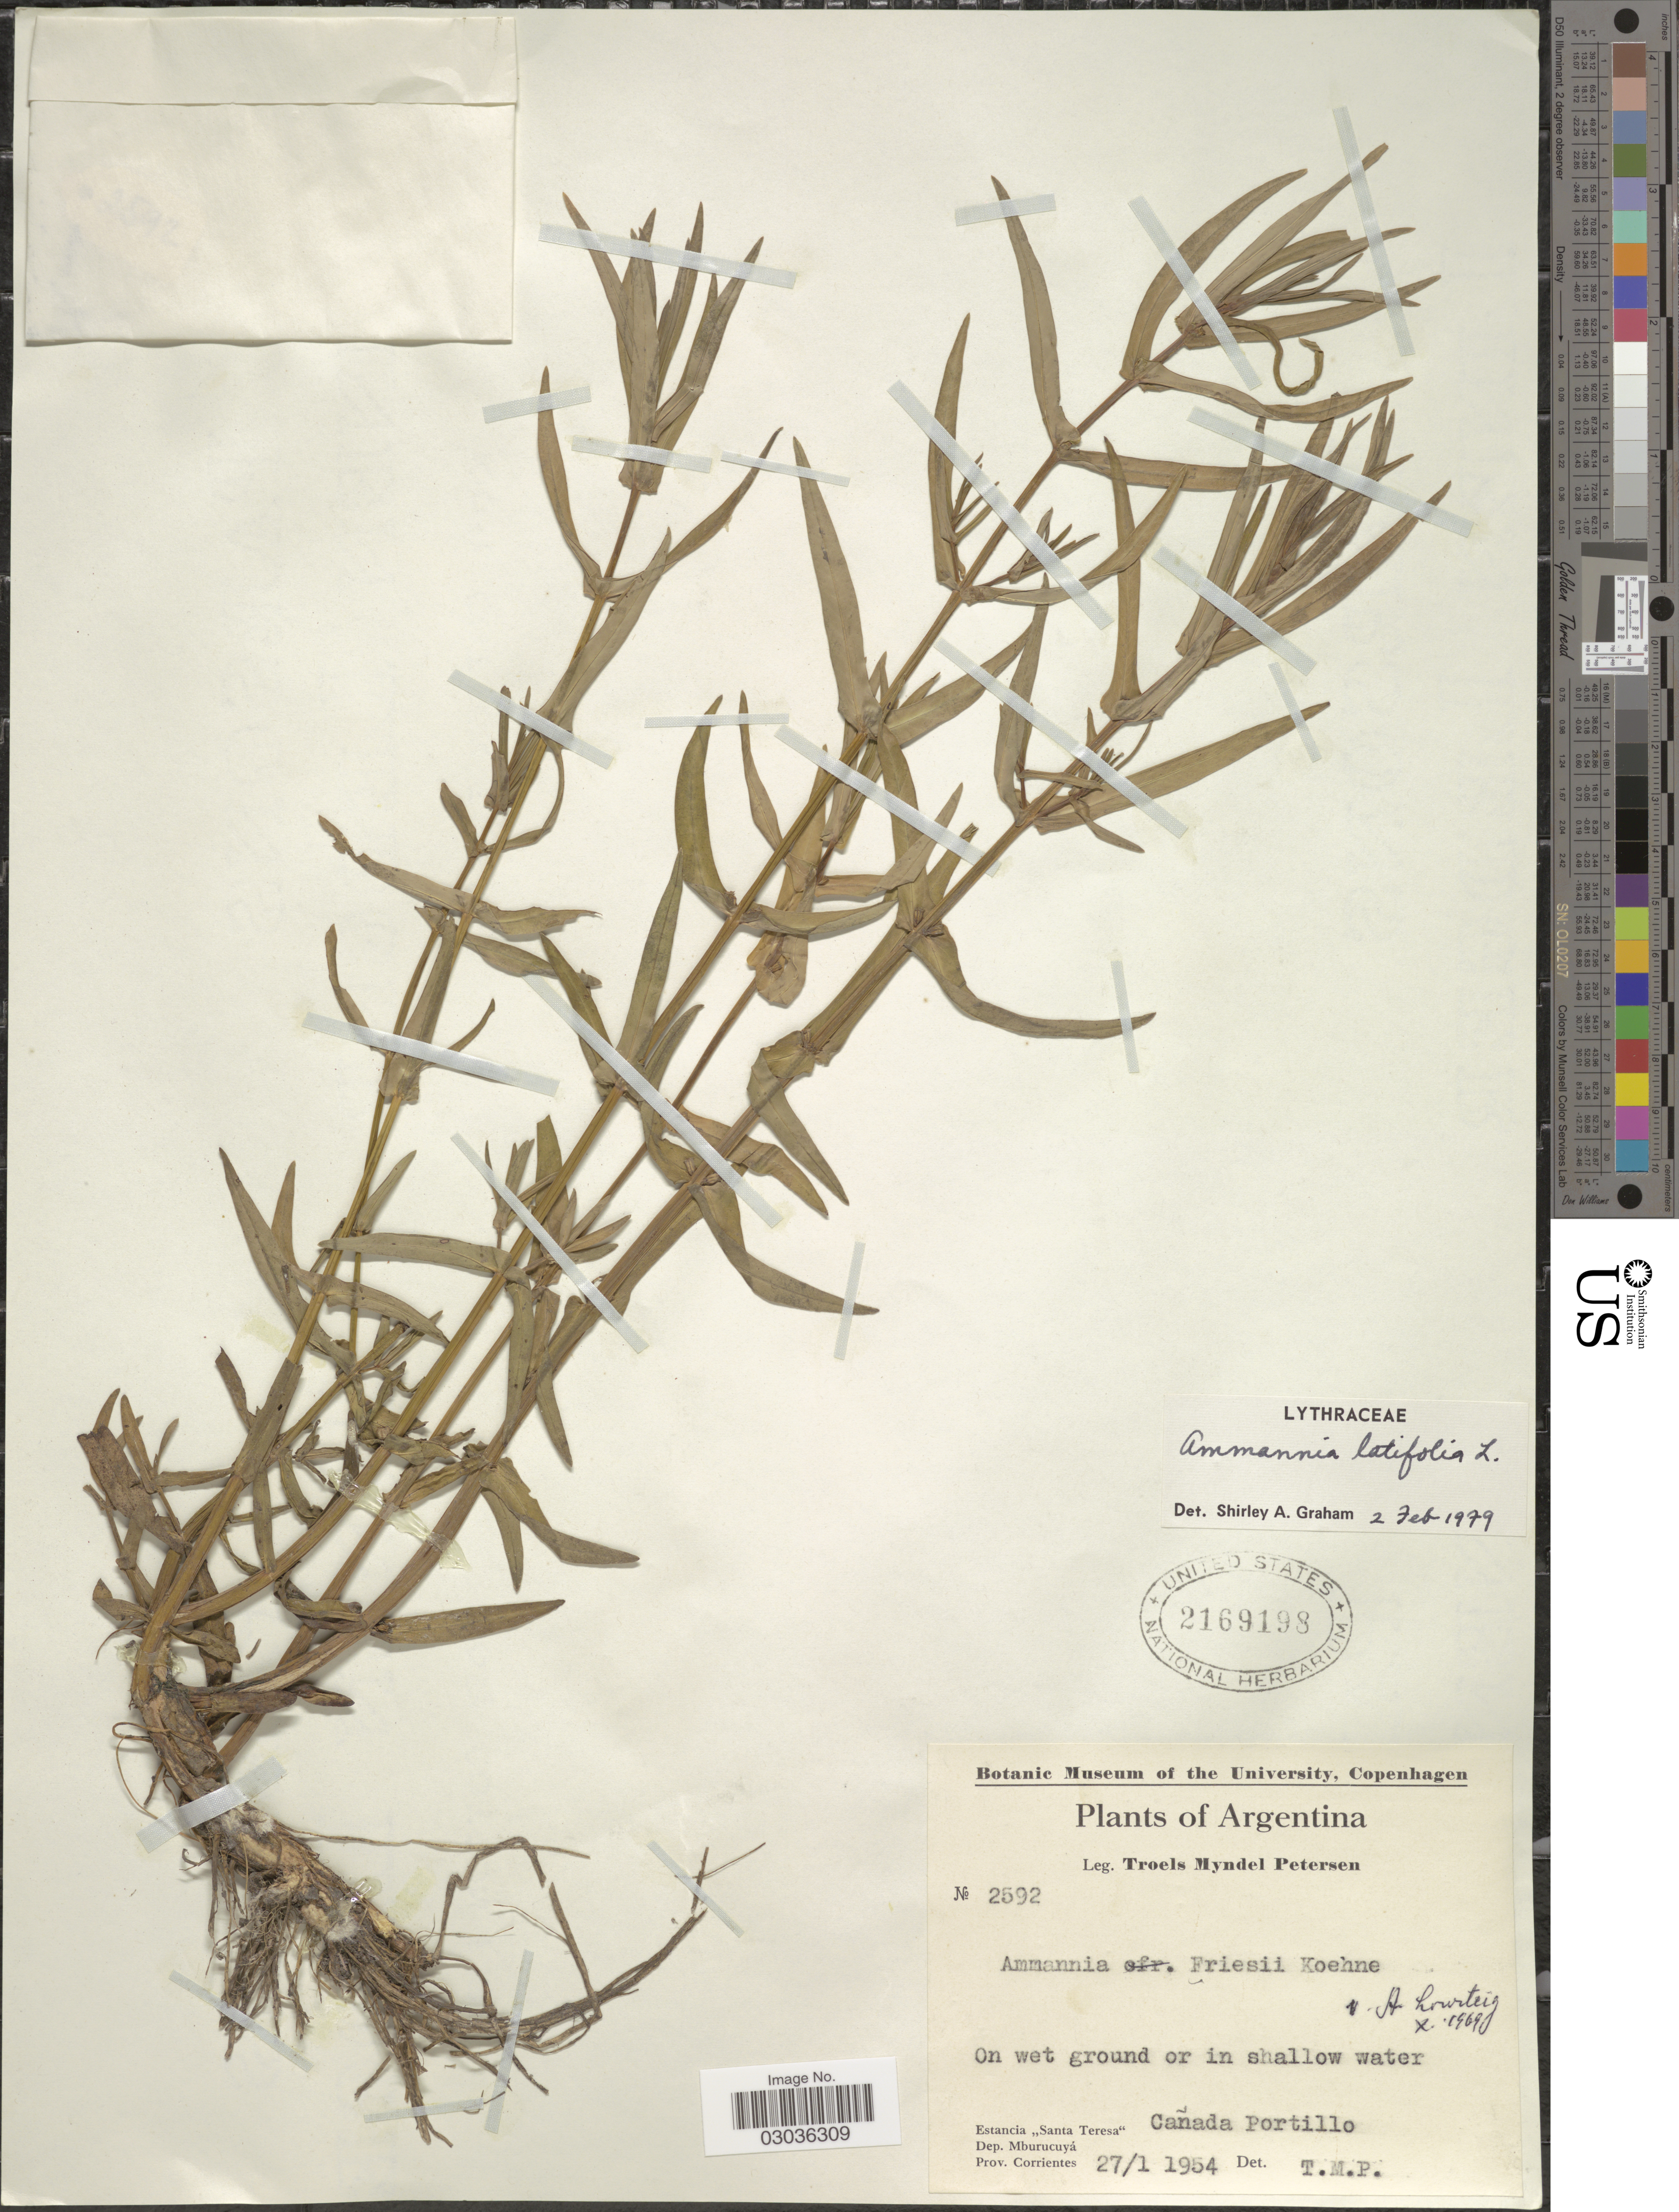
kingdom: Plantae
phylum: Tracheophyta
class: Magnoliopsida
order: Myrtales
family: Lythraceae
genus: Ammannia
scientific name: Ammannia latifolia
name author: L.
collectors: T. M. Petersen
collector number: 2592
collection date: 1954-01-27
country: Argentina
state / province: Corrientes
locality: Estancia "Santa Teresa" Dep. Mburucuyá. Cañada Portillo.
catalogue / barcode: US 2169198